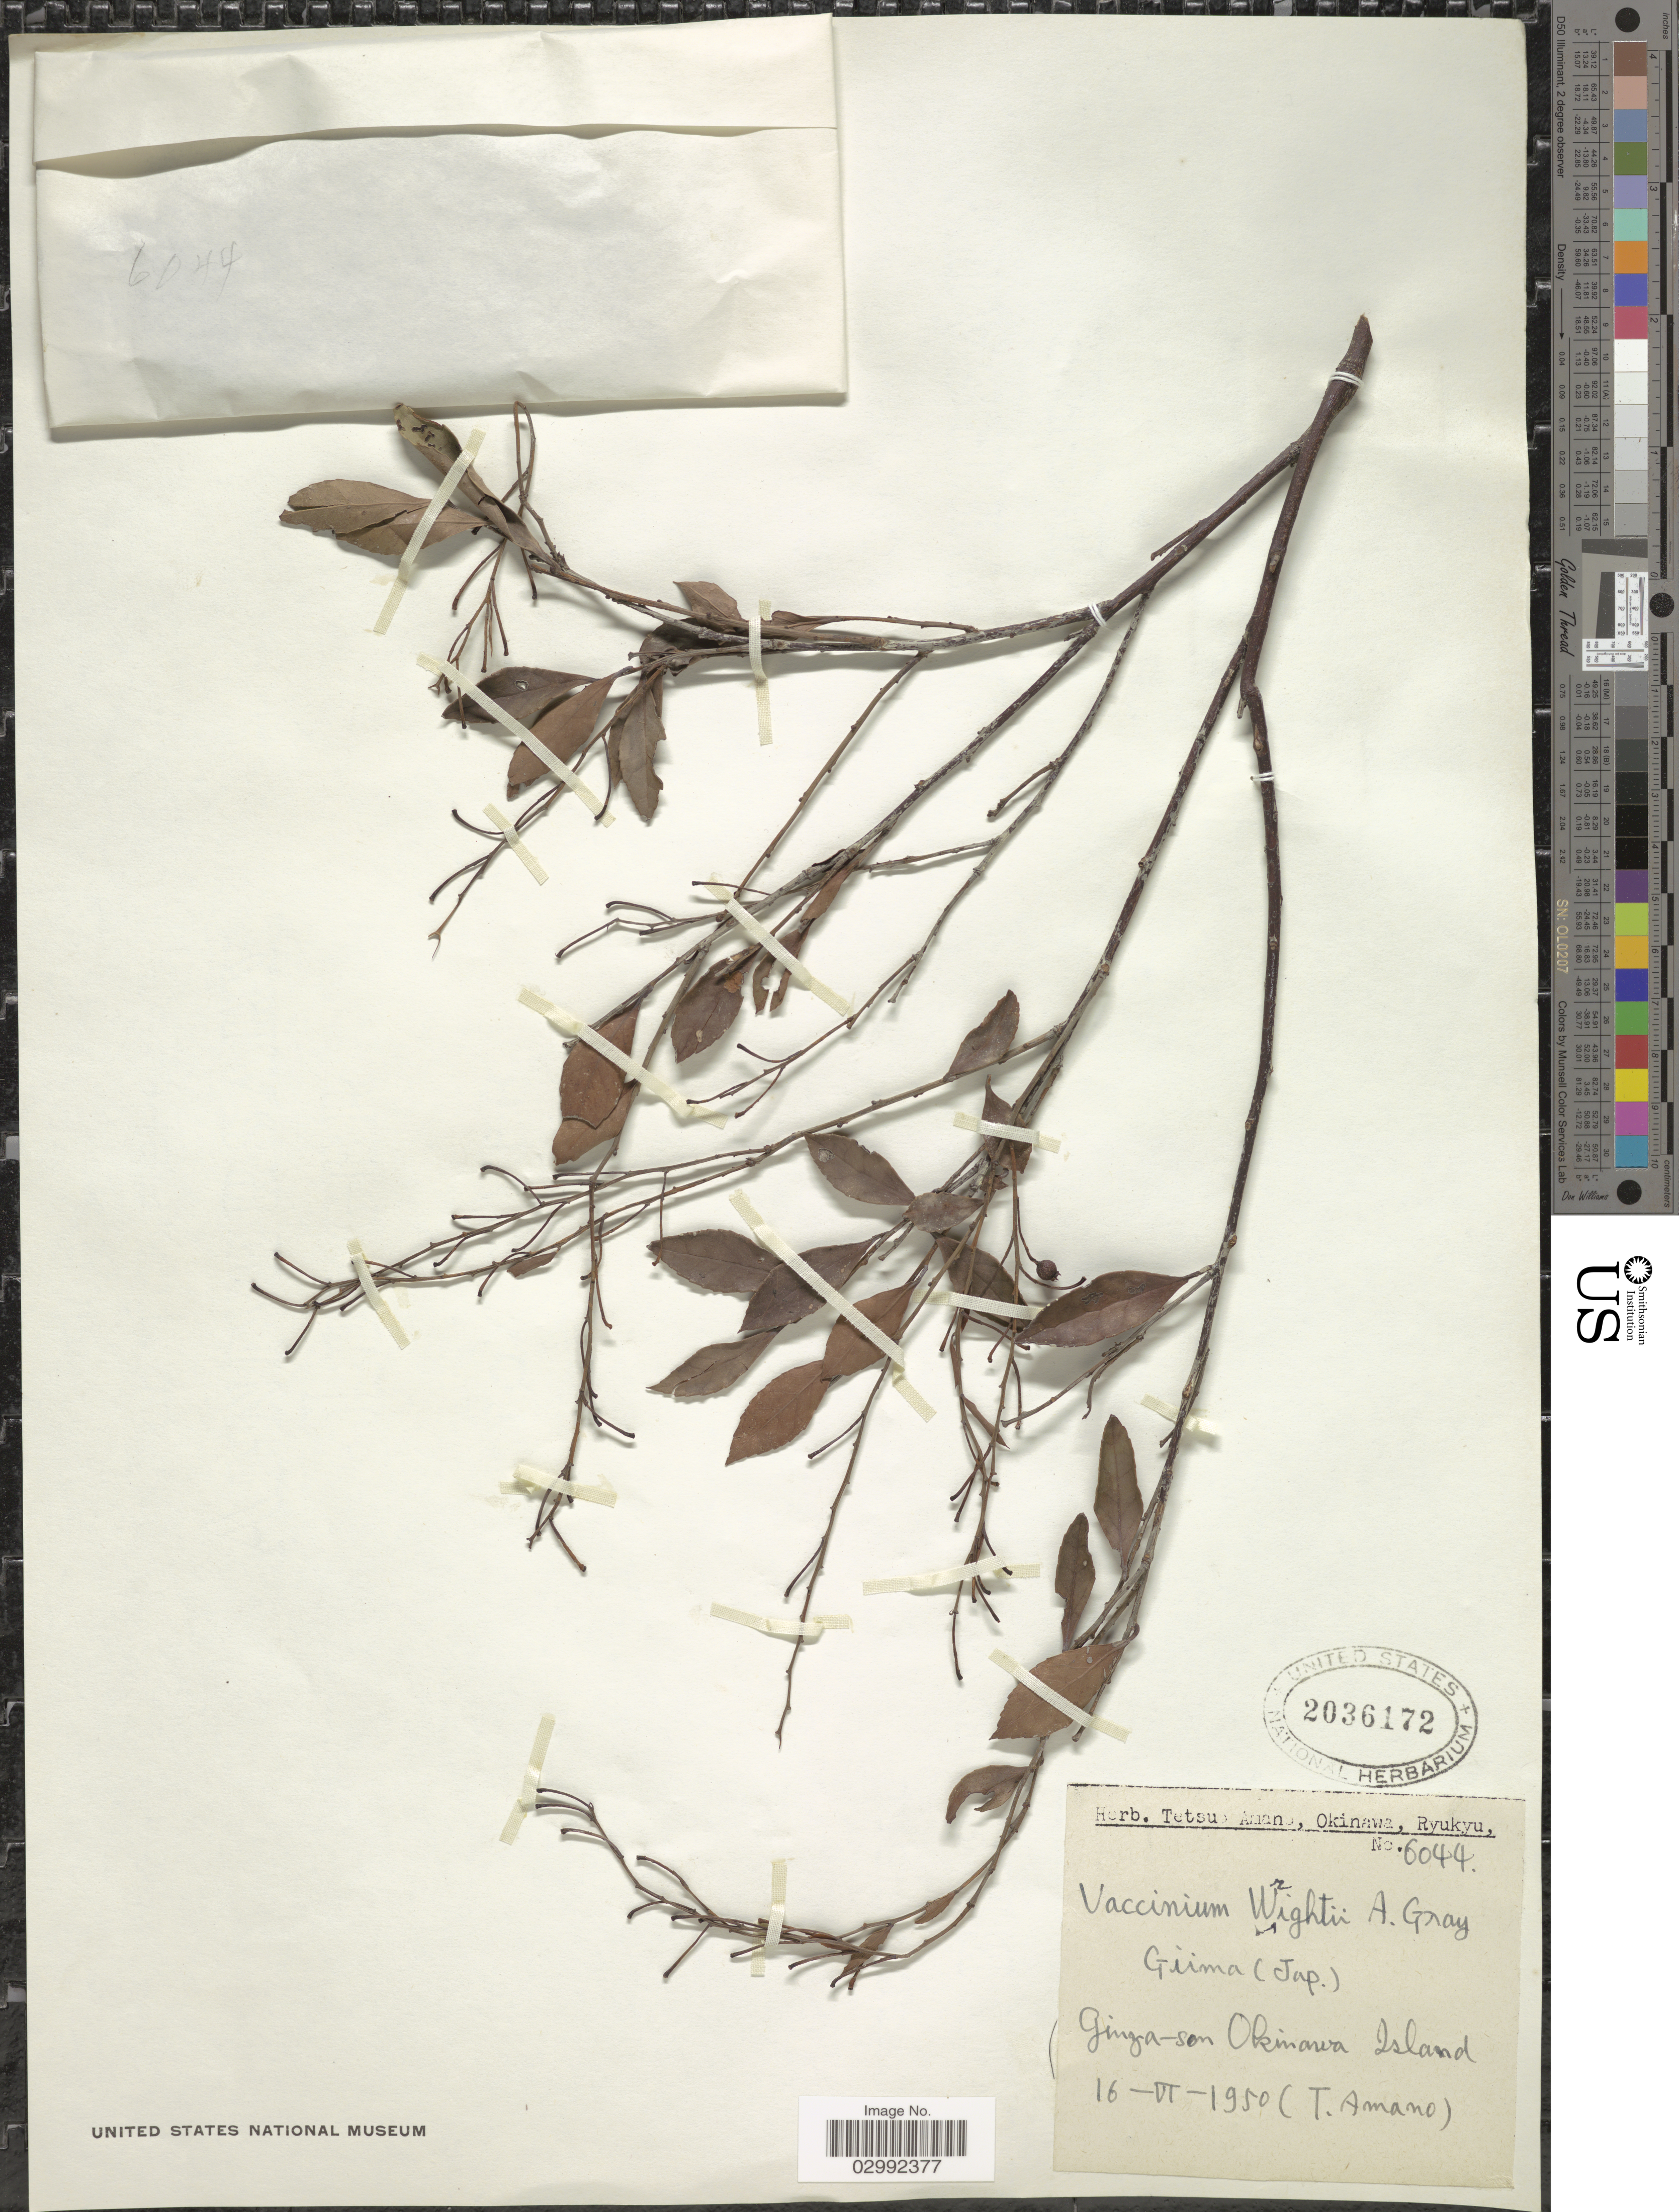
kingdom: Plantae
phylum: Tracheophyta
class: Magnoliopsida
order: Ericales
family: Ericaceae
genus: Vaccinium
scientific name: Vaccinium wrightii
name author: A. Gray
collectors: T. Amano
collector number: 6044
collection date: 1950-06-16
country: Japan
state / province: Okinawa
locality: Ginya-son Okinawa Island.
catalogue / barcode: US 2036172